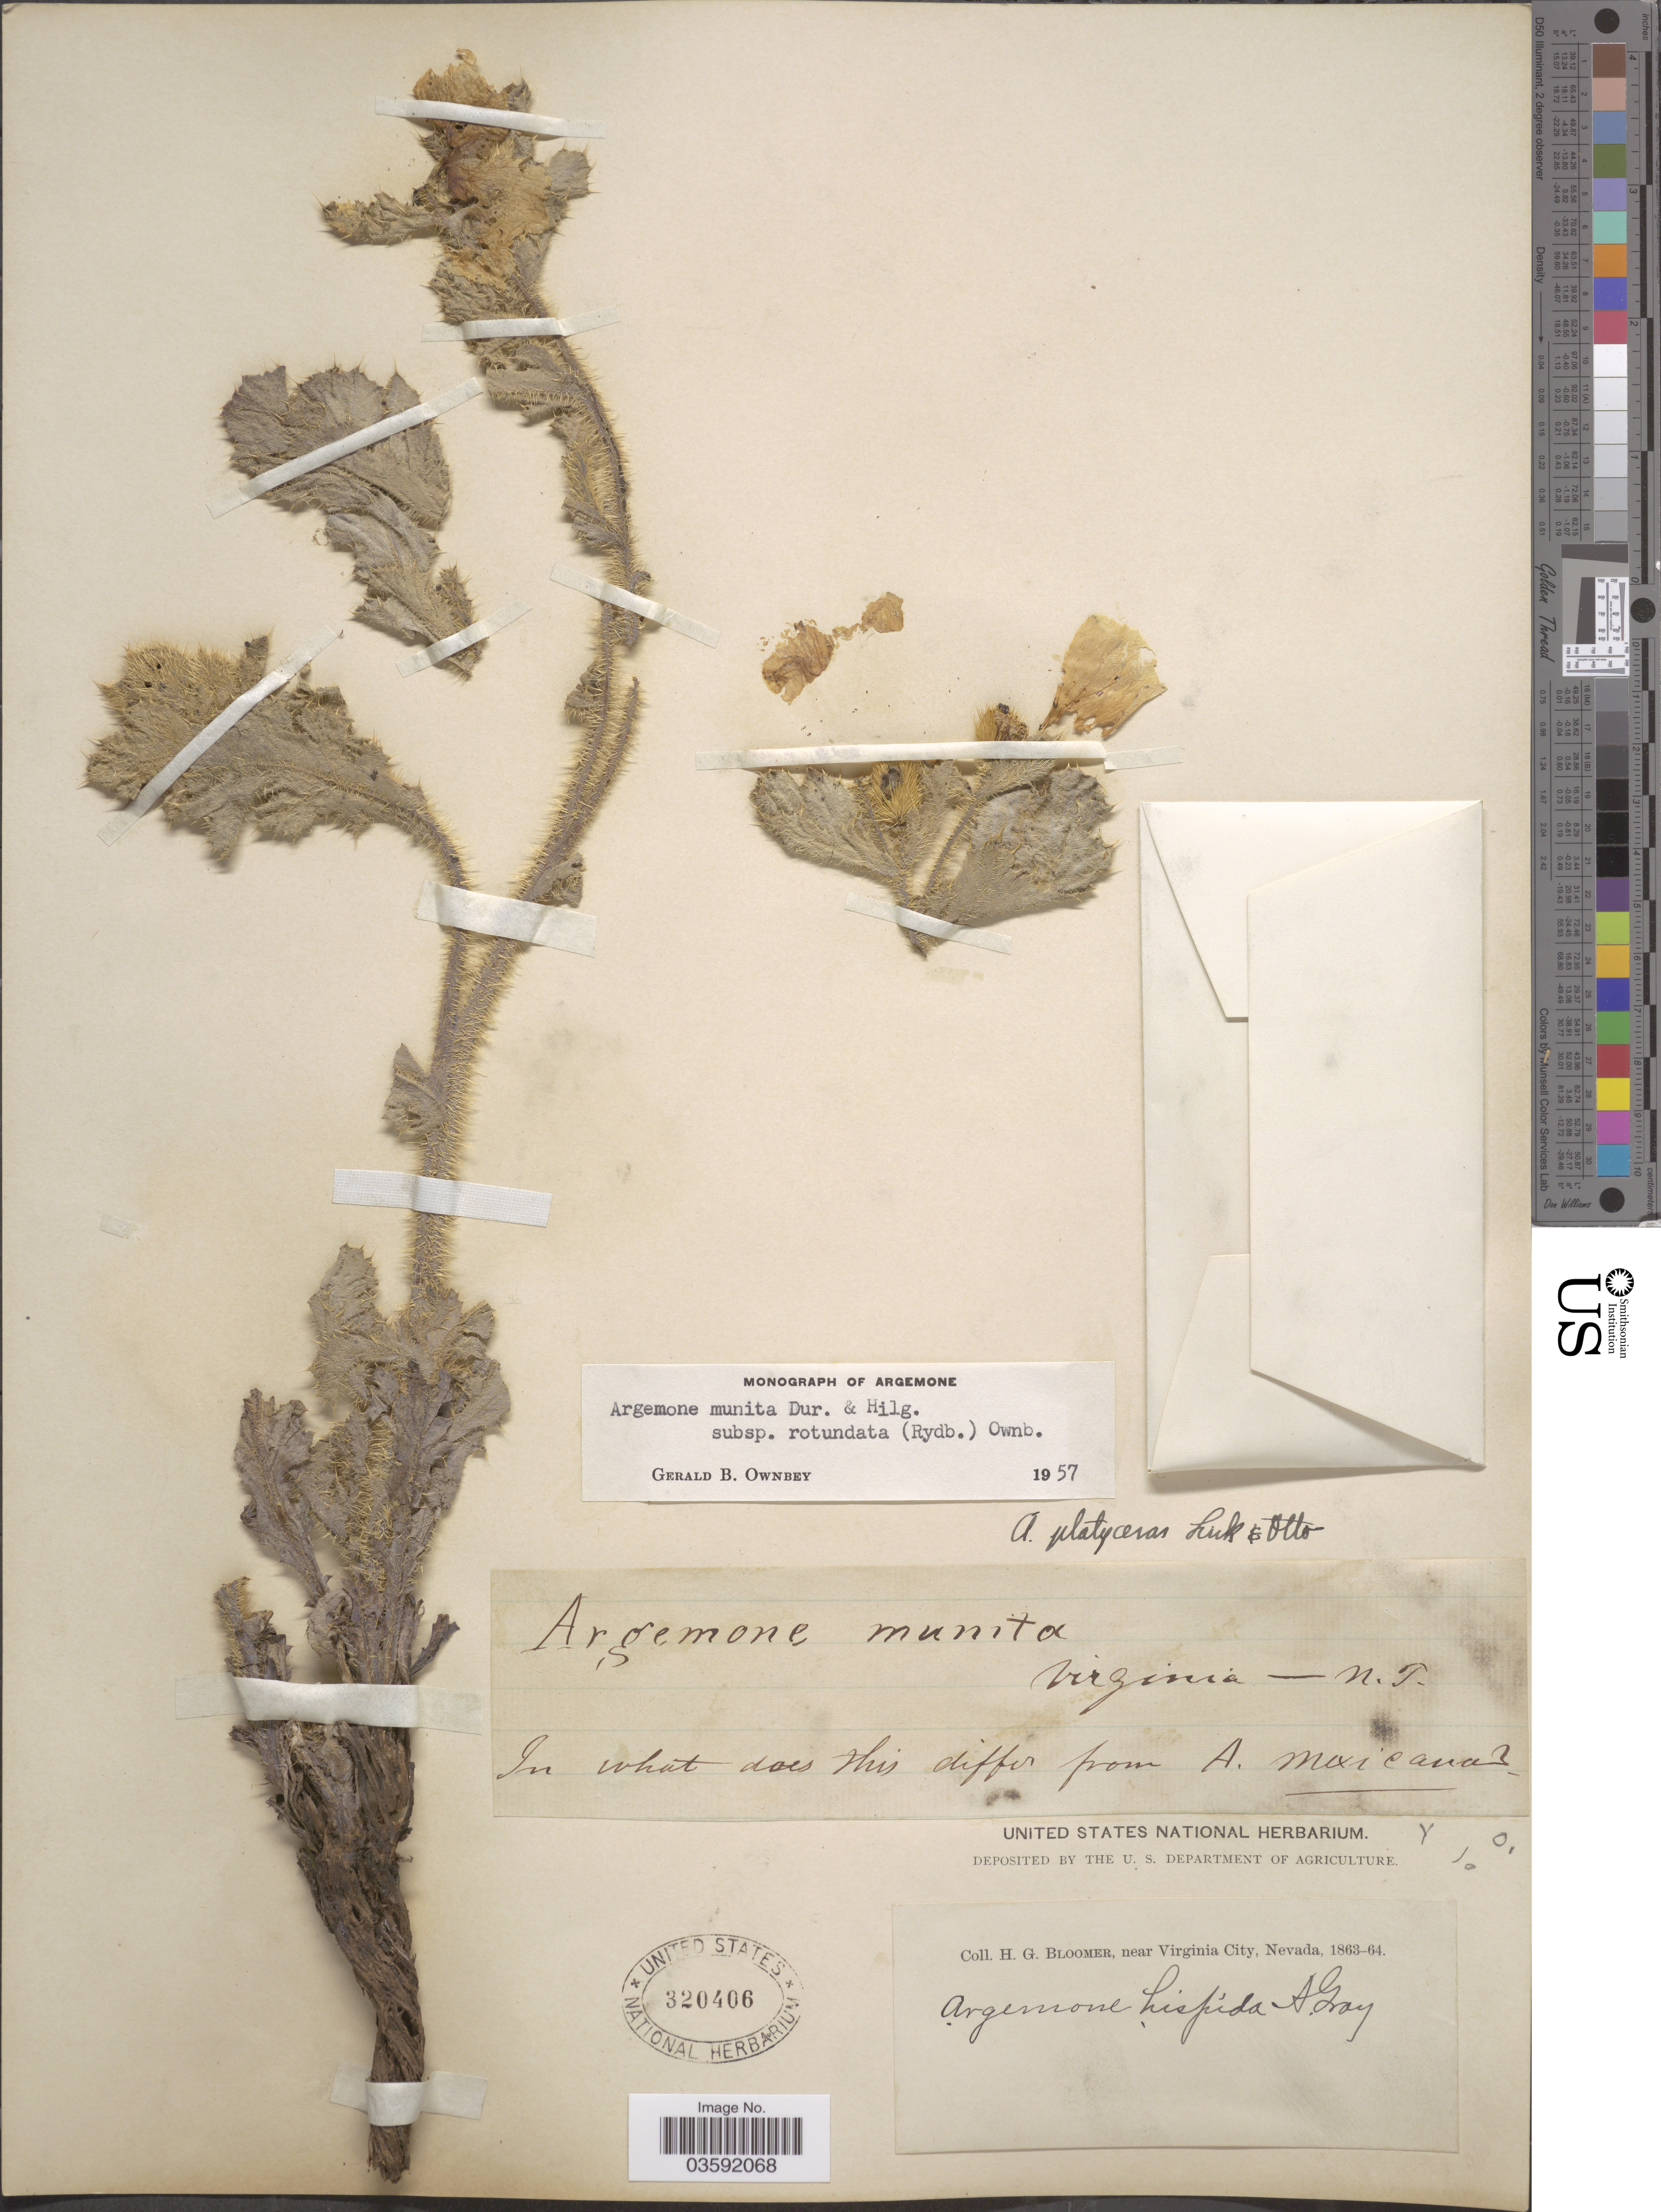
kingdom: Plantae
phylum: Tracheophyta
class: Magnoliopsida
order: Ranunculales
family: Papaveraceae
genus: Argemone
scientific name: Argemone munita subsp. rotundata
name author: (Rydb.) G.B. Ownbey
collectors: H. Bloomer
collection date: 1863/1864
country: United States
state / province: Nevada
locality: Virginia-N. T. Near Virginia City.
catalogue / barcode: US 320406